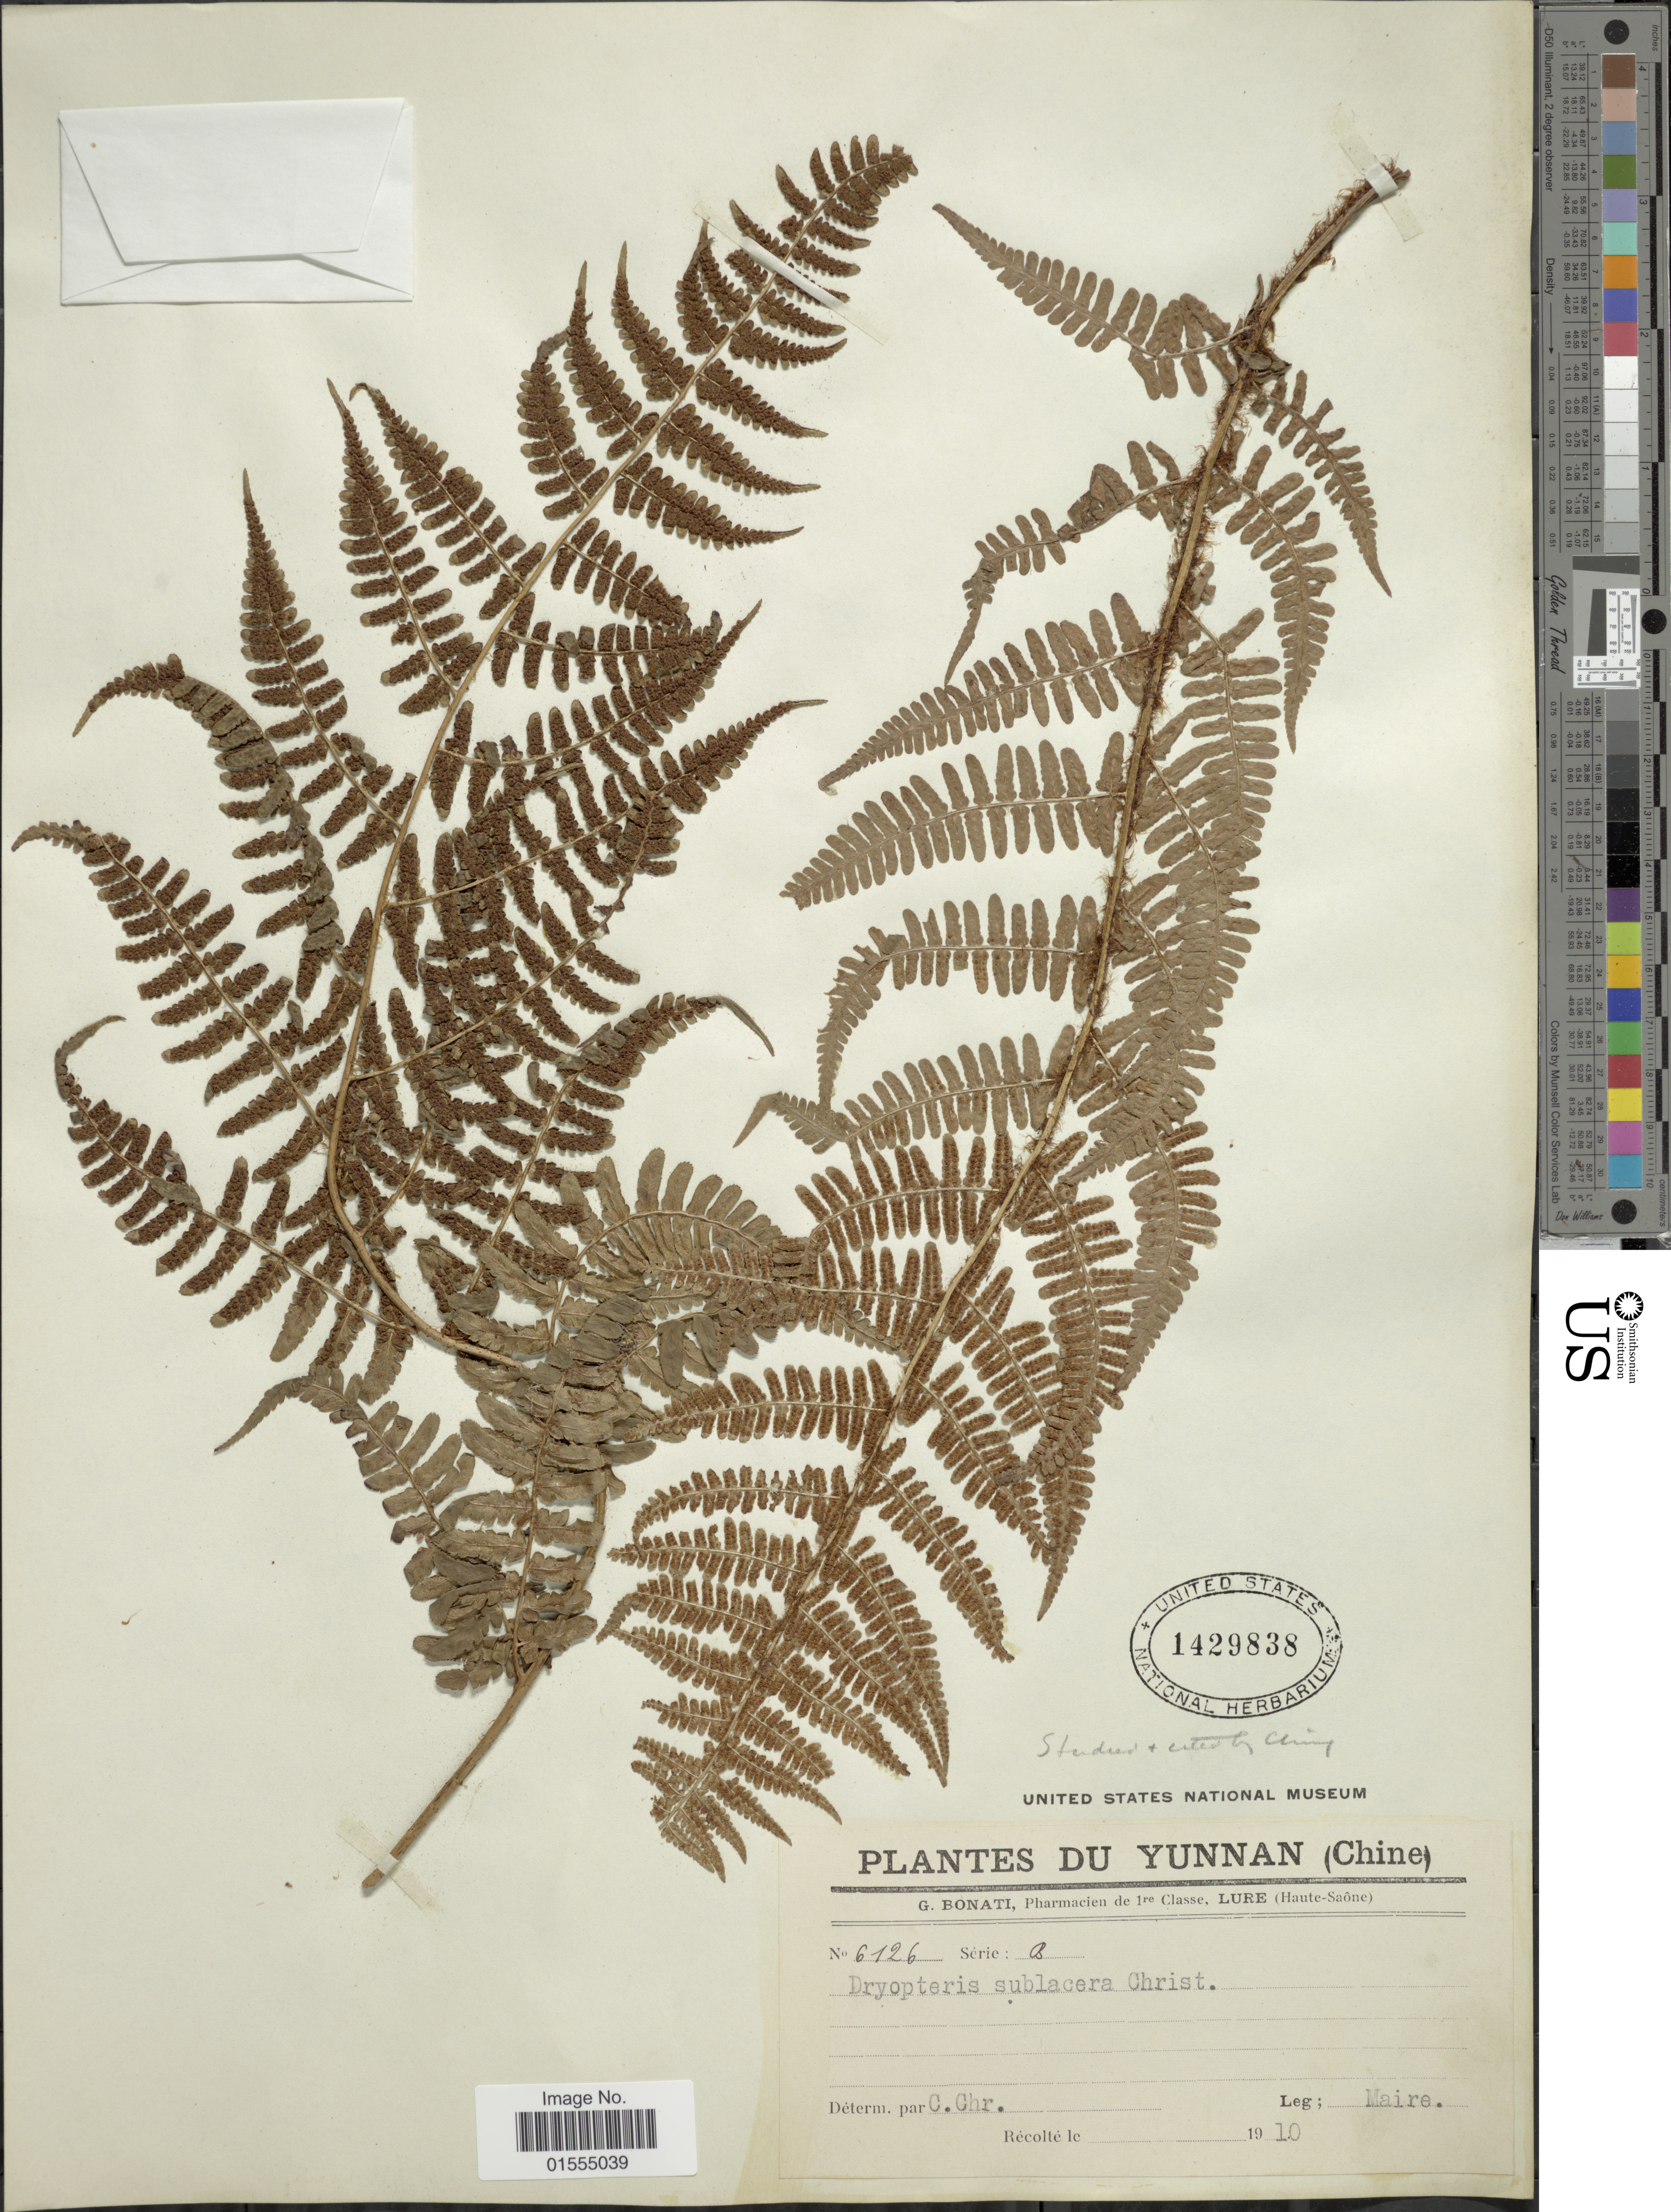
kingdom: Plantae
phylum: Tracheophyta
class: Polypodiopsida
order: Polypodiales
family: Dryopteridaceae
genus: Dryopteris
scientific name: Dryopteris sublacera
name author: Christ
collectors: Maire, --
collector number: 6126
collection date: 1910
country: China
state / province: Yunnan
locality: Yunnan (Chine)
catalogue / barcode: US 1429838